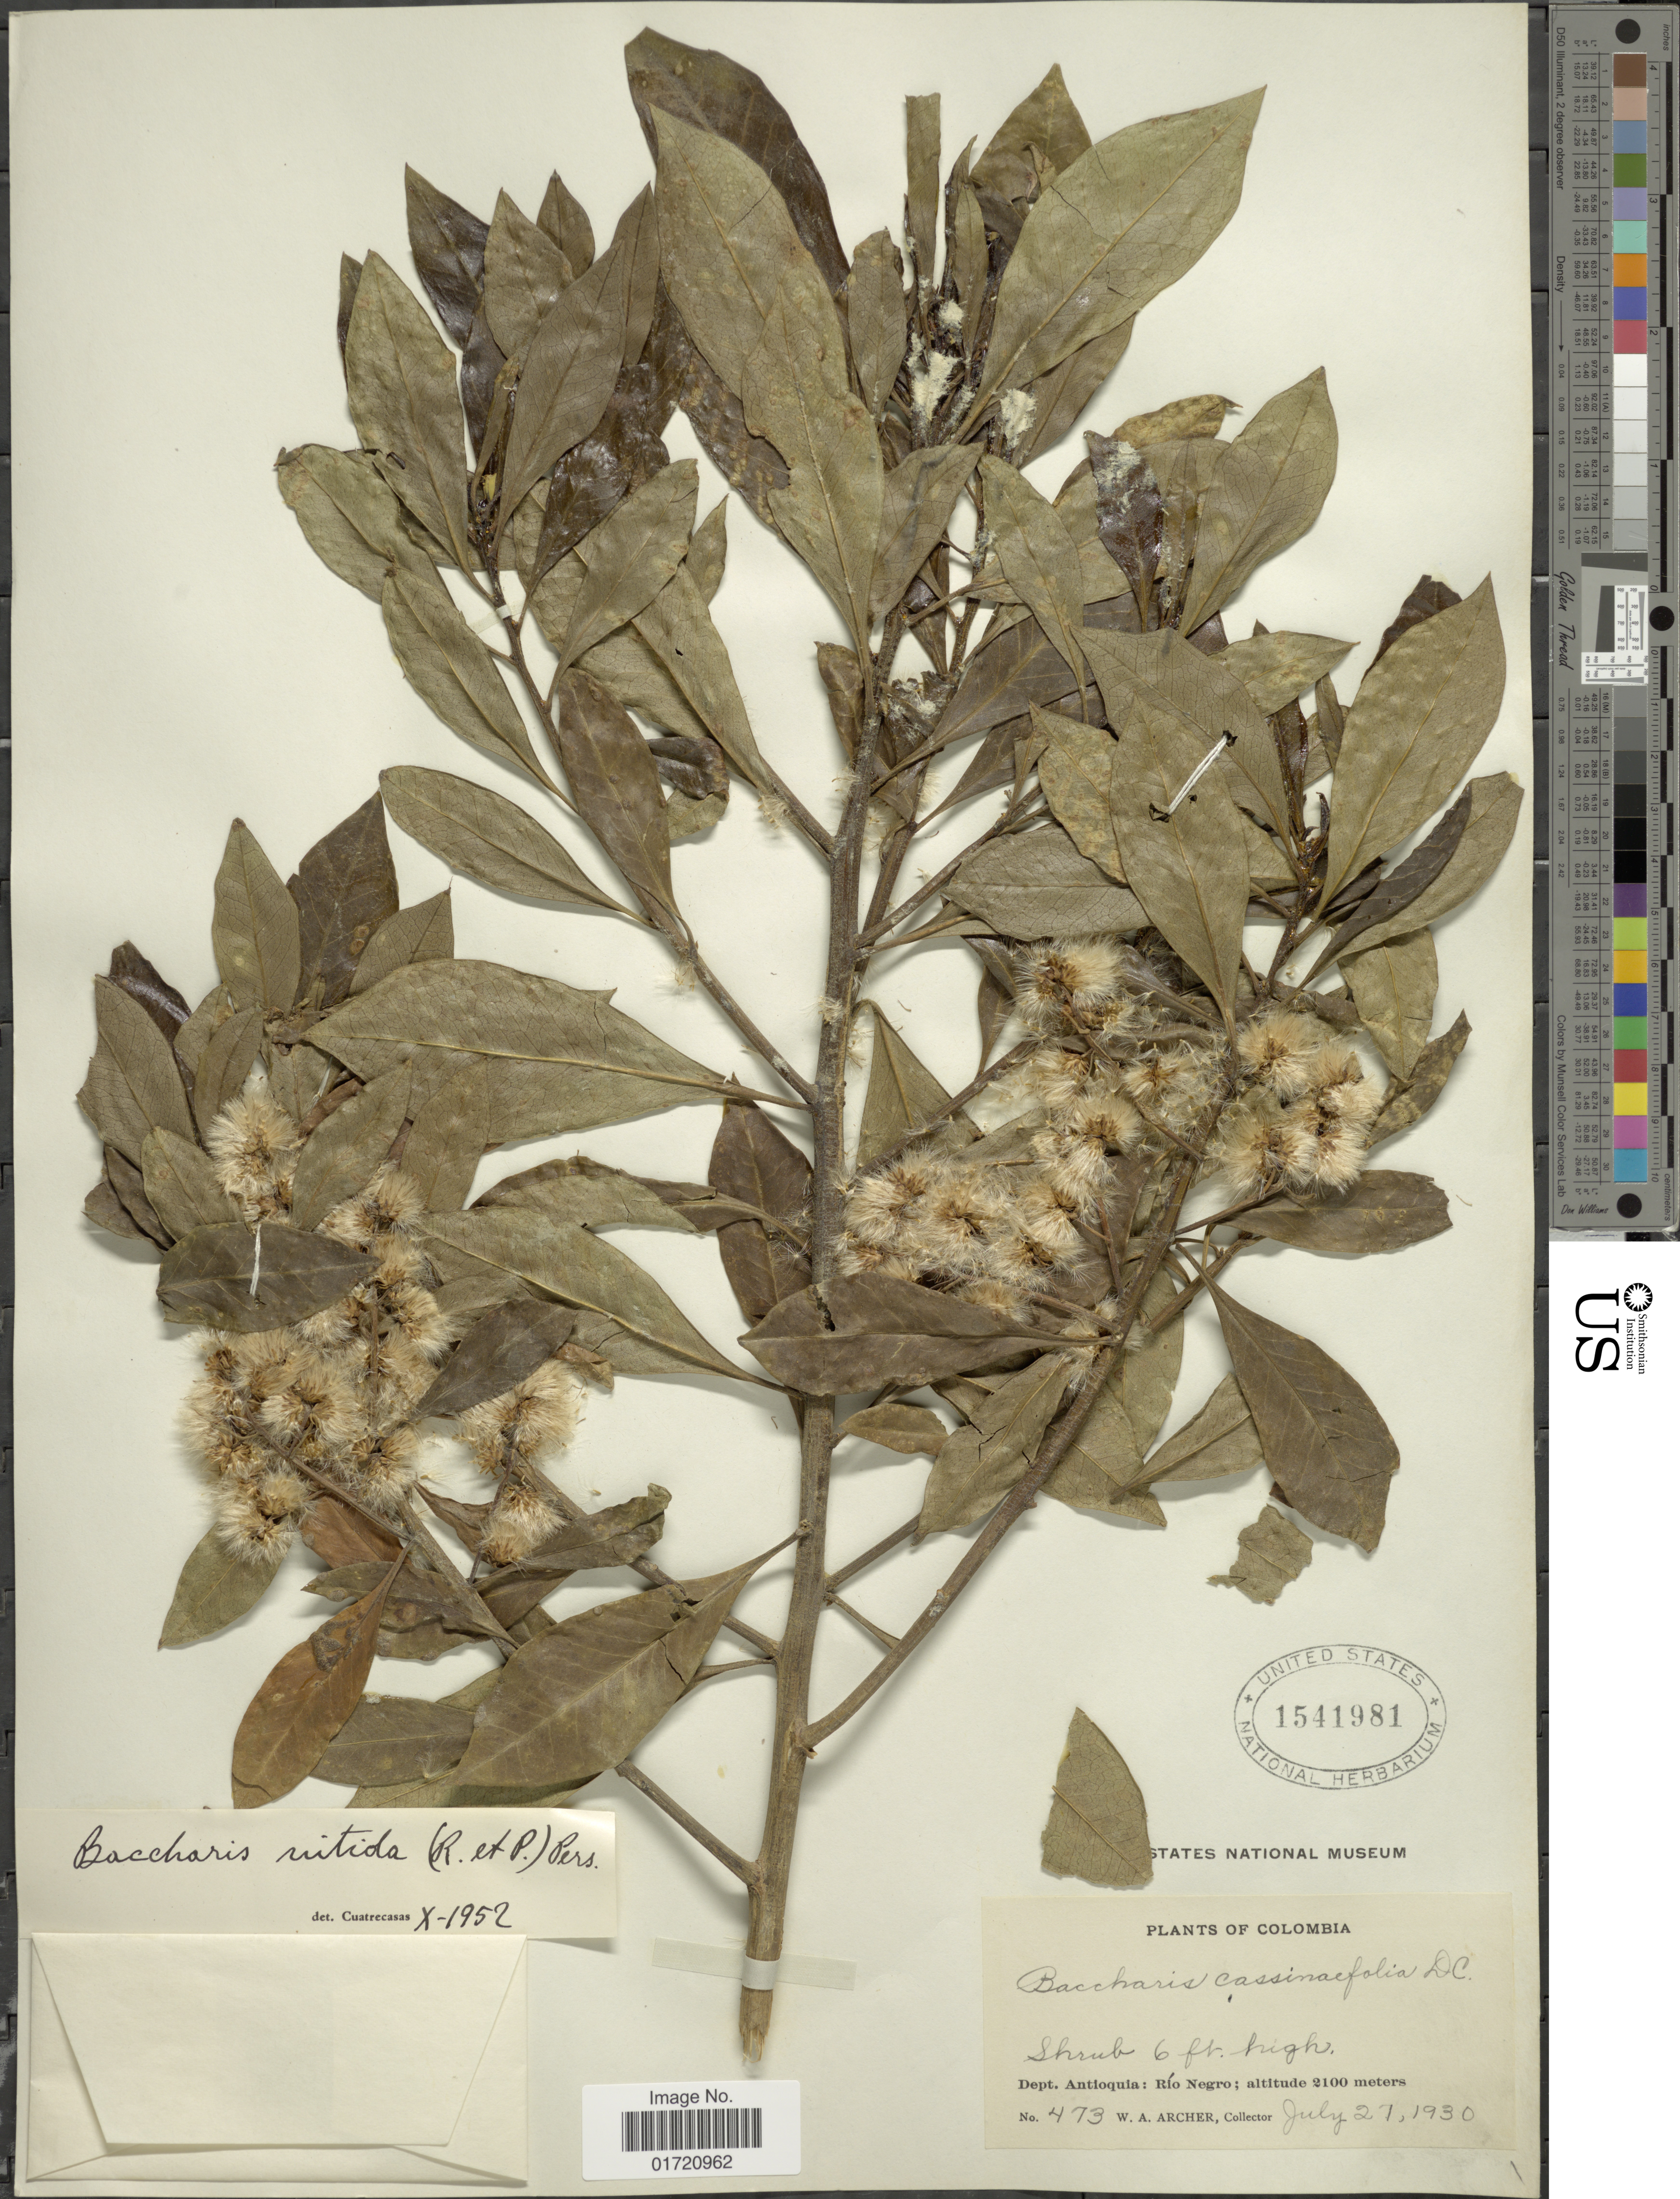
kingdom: Plantae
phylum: Tracheophyta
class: Magnoliopsida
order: Asterales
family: Asteraceae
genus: Baccharis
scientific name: Baccharis nitida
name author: (Ruiz & Pav.) Pers.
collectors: W. A. Archer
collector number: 473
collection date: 1930-07-27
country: Colombia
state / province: Antioquia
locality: Rio Negro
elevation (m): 2100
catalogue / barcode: US 1541981